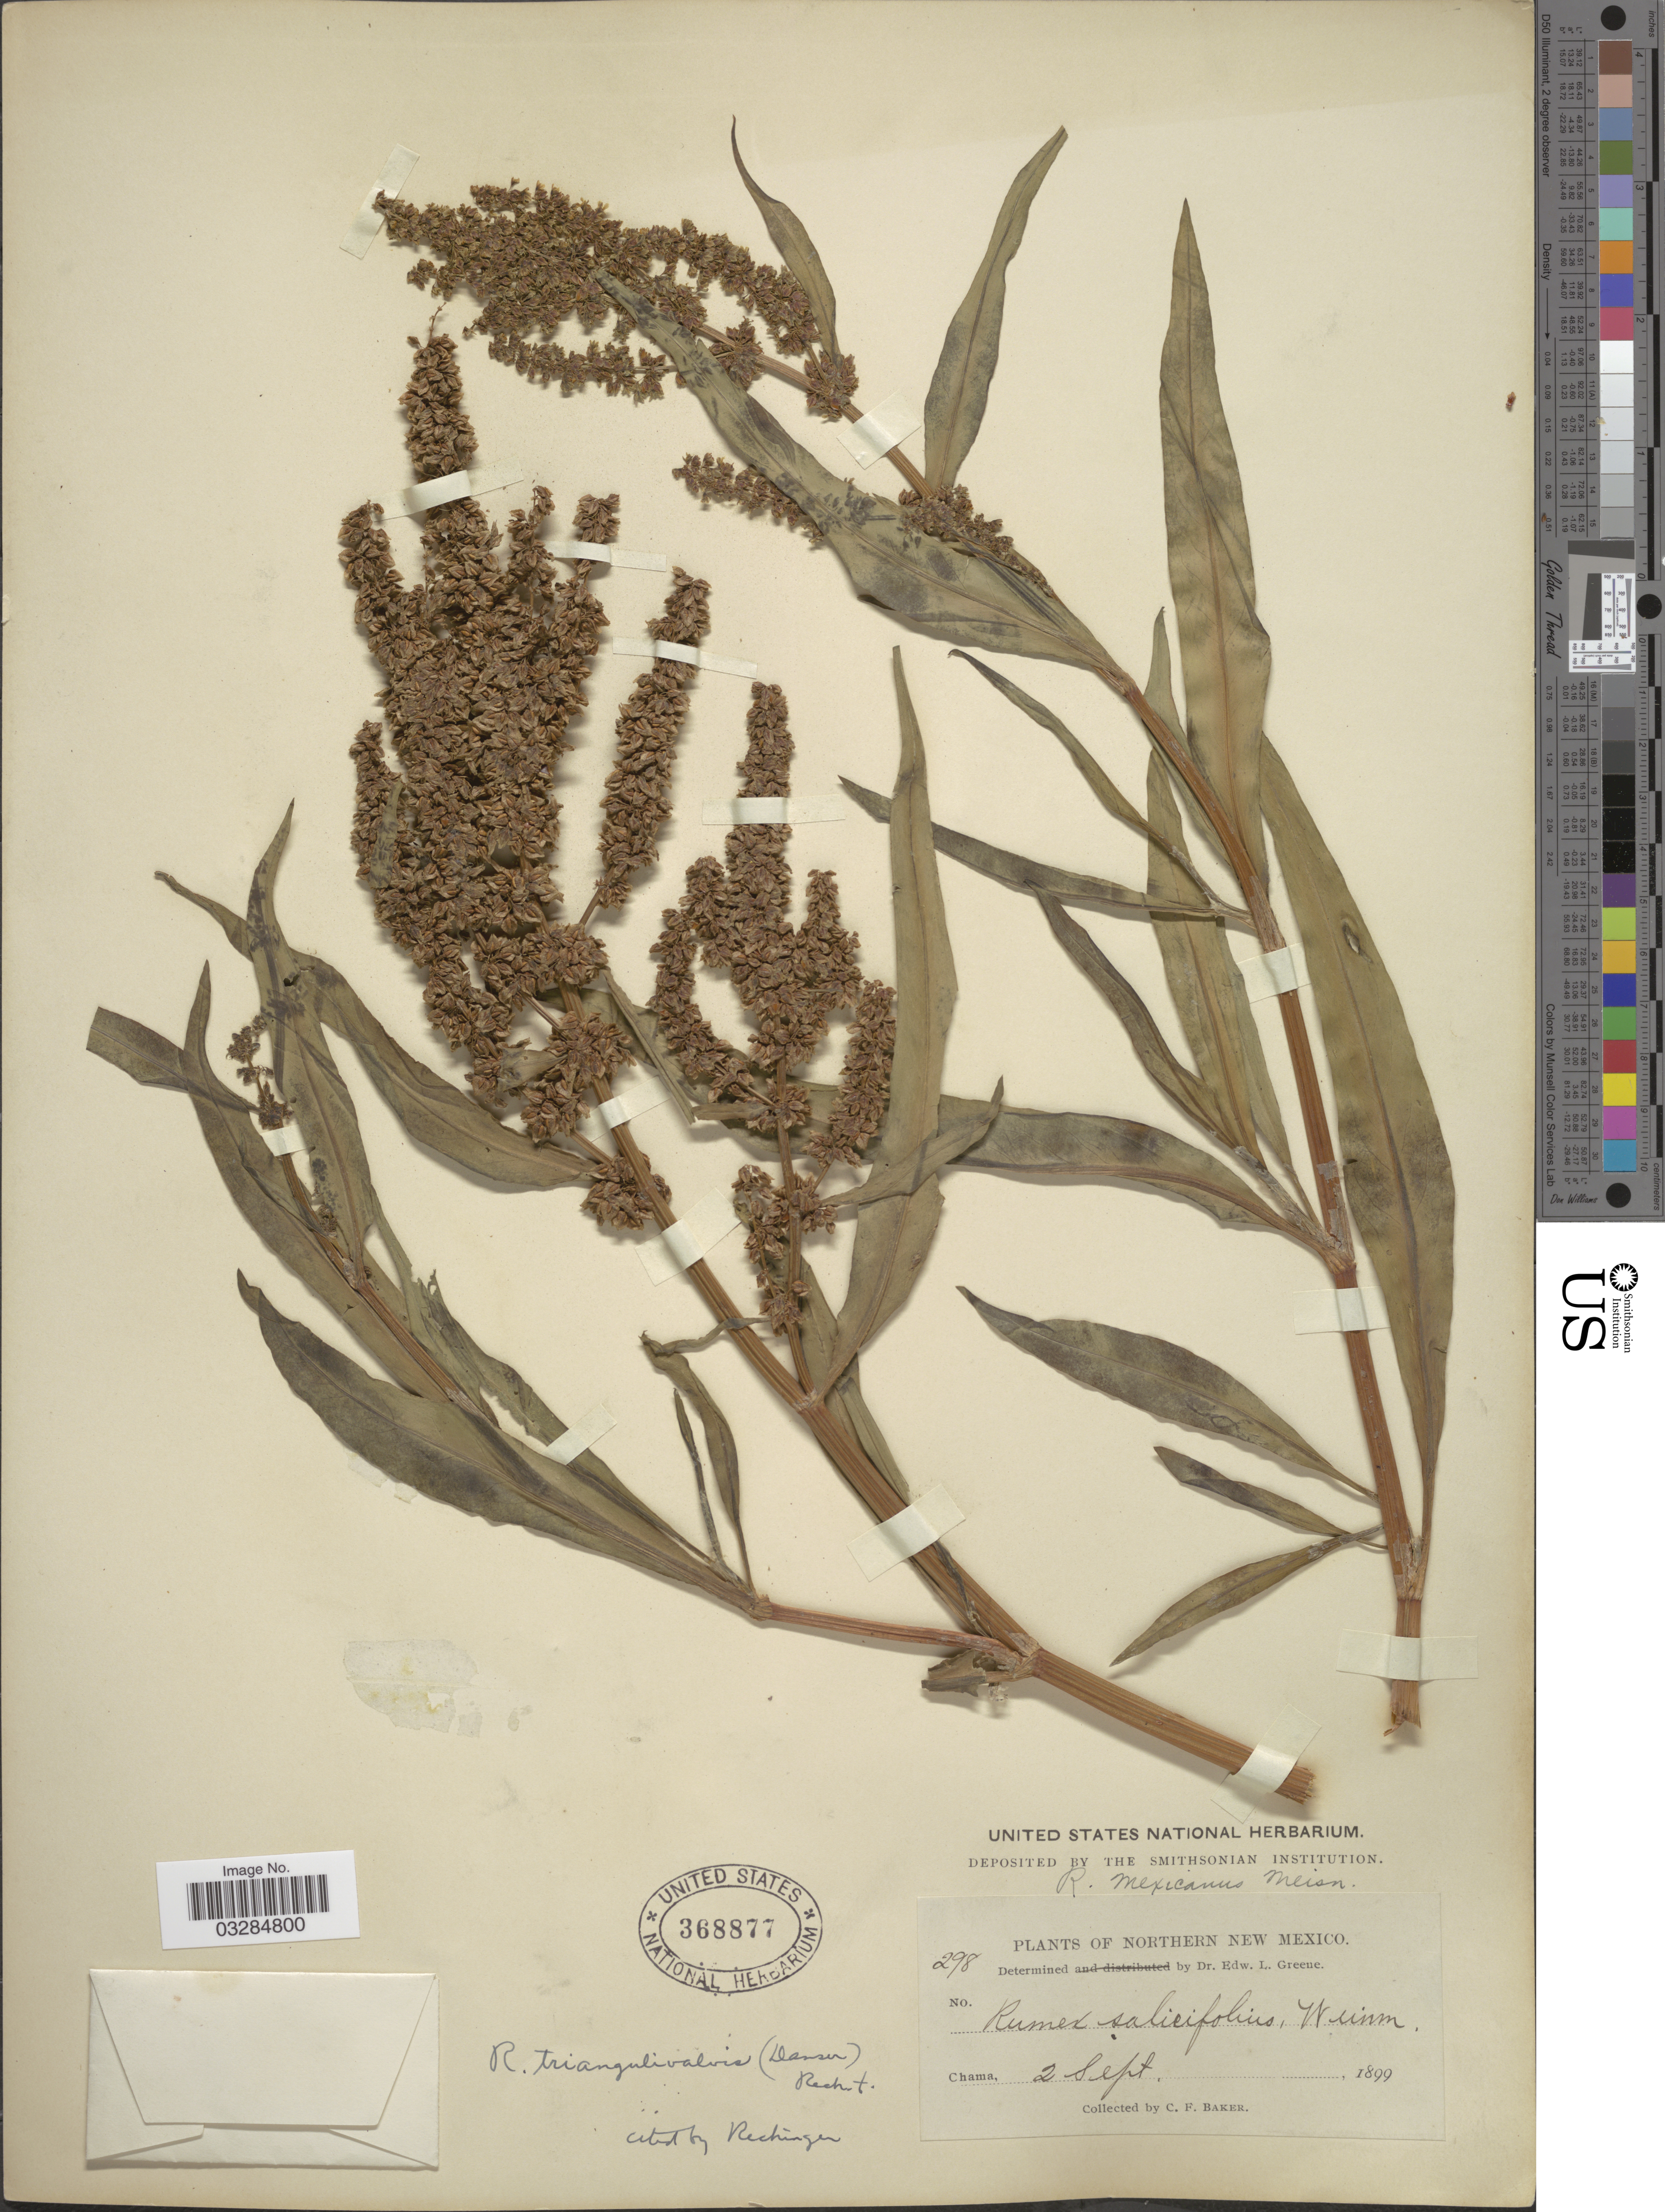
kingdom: Plantae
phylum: Tracheophyta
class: Magnoliopsida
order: Caryophyllales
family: Polygonaceae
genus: Rumex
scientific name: Rumex triangulivalvis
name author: (Danser) Rech. f.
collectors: C. F. Baker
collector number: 298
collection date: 1899-09-02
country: United States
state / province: New Mexico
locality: Northern New Mexico. Chama.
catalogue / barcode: US 368877